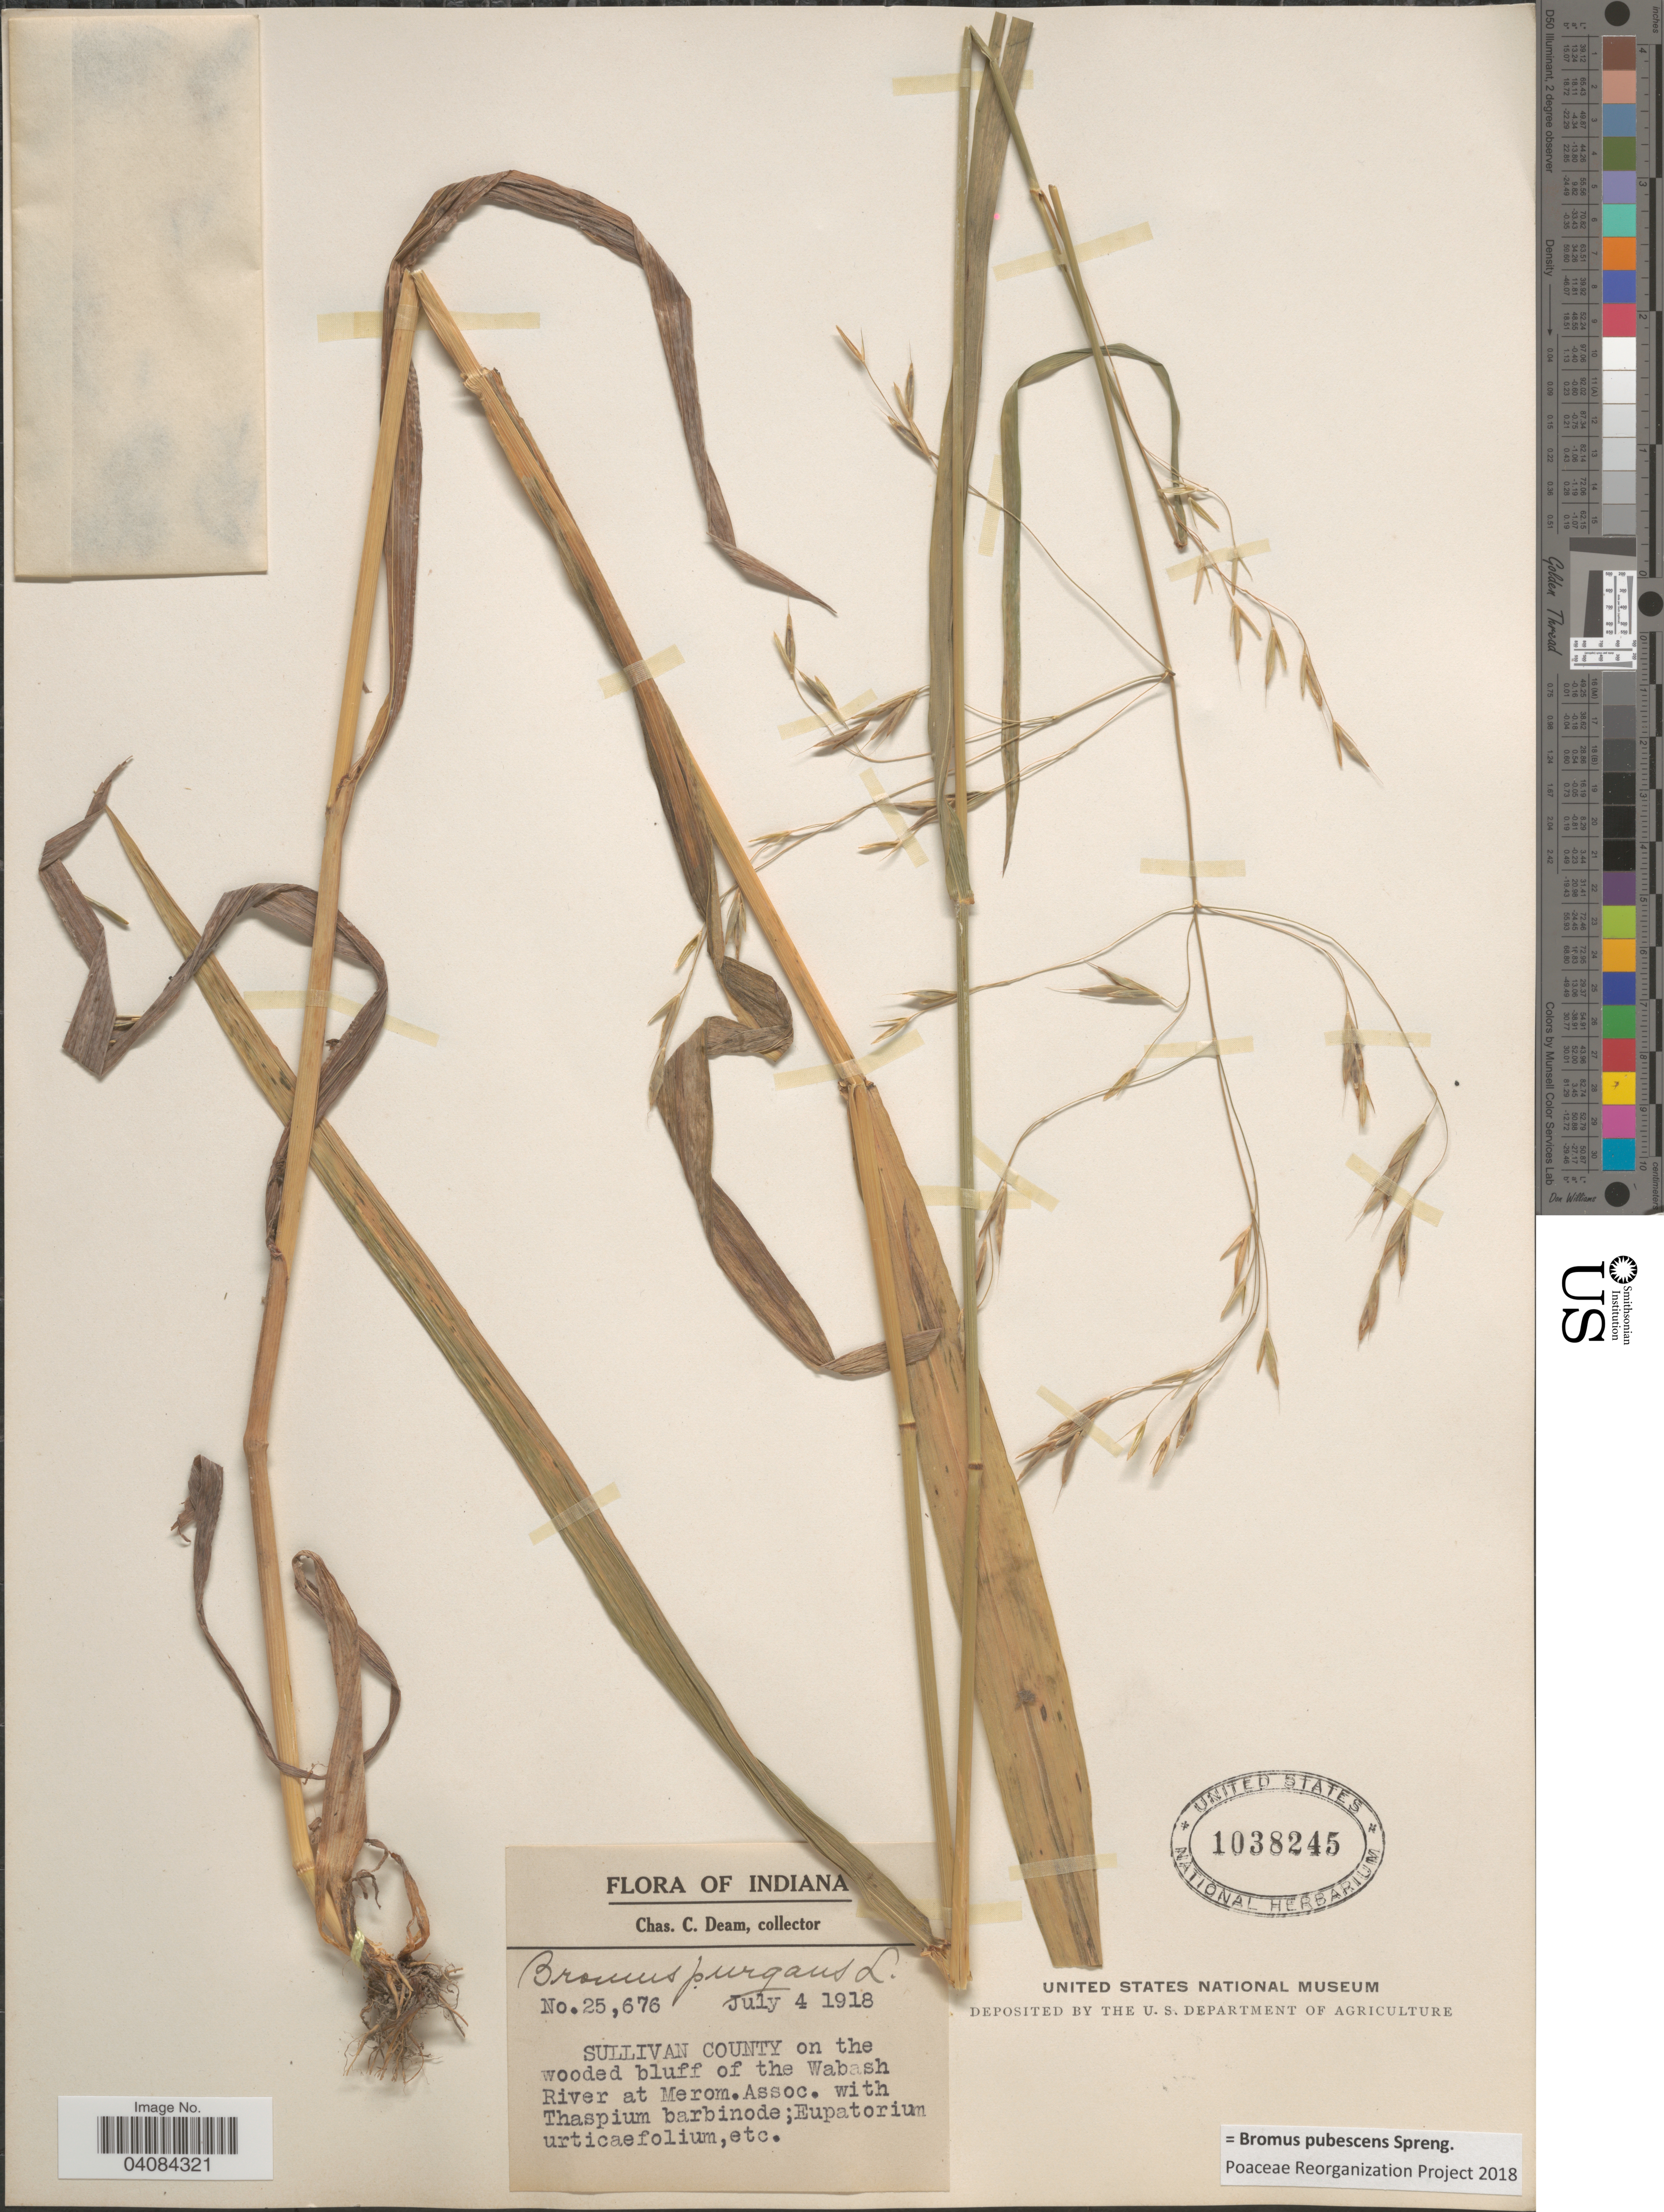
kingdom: Plantae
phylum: Tracheophyta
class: Liliopsida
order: Poales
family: Poaceae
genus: Bromus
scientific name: Bromus pubescens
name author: Muhl. ex Willd.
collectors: C. C. Deam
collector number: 25676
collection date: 1918-07-04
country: United States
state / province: Indiana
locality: Sullivan County on the wooded bluff of the Wabash River at Merom.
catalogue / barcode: US 1038245